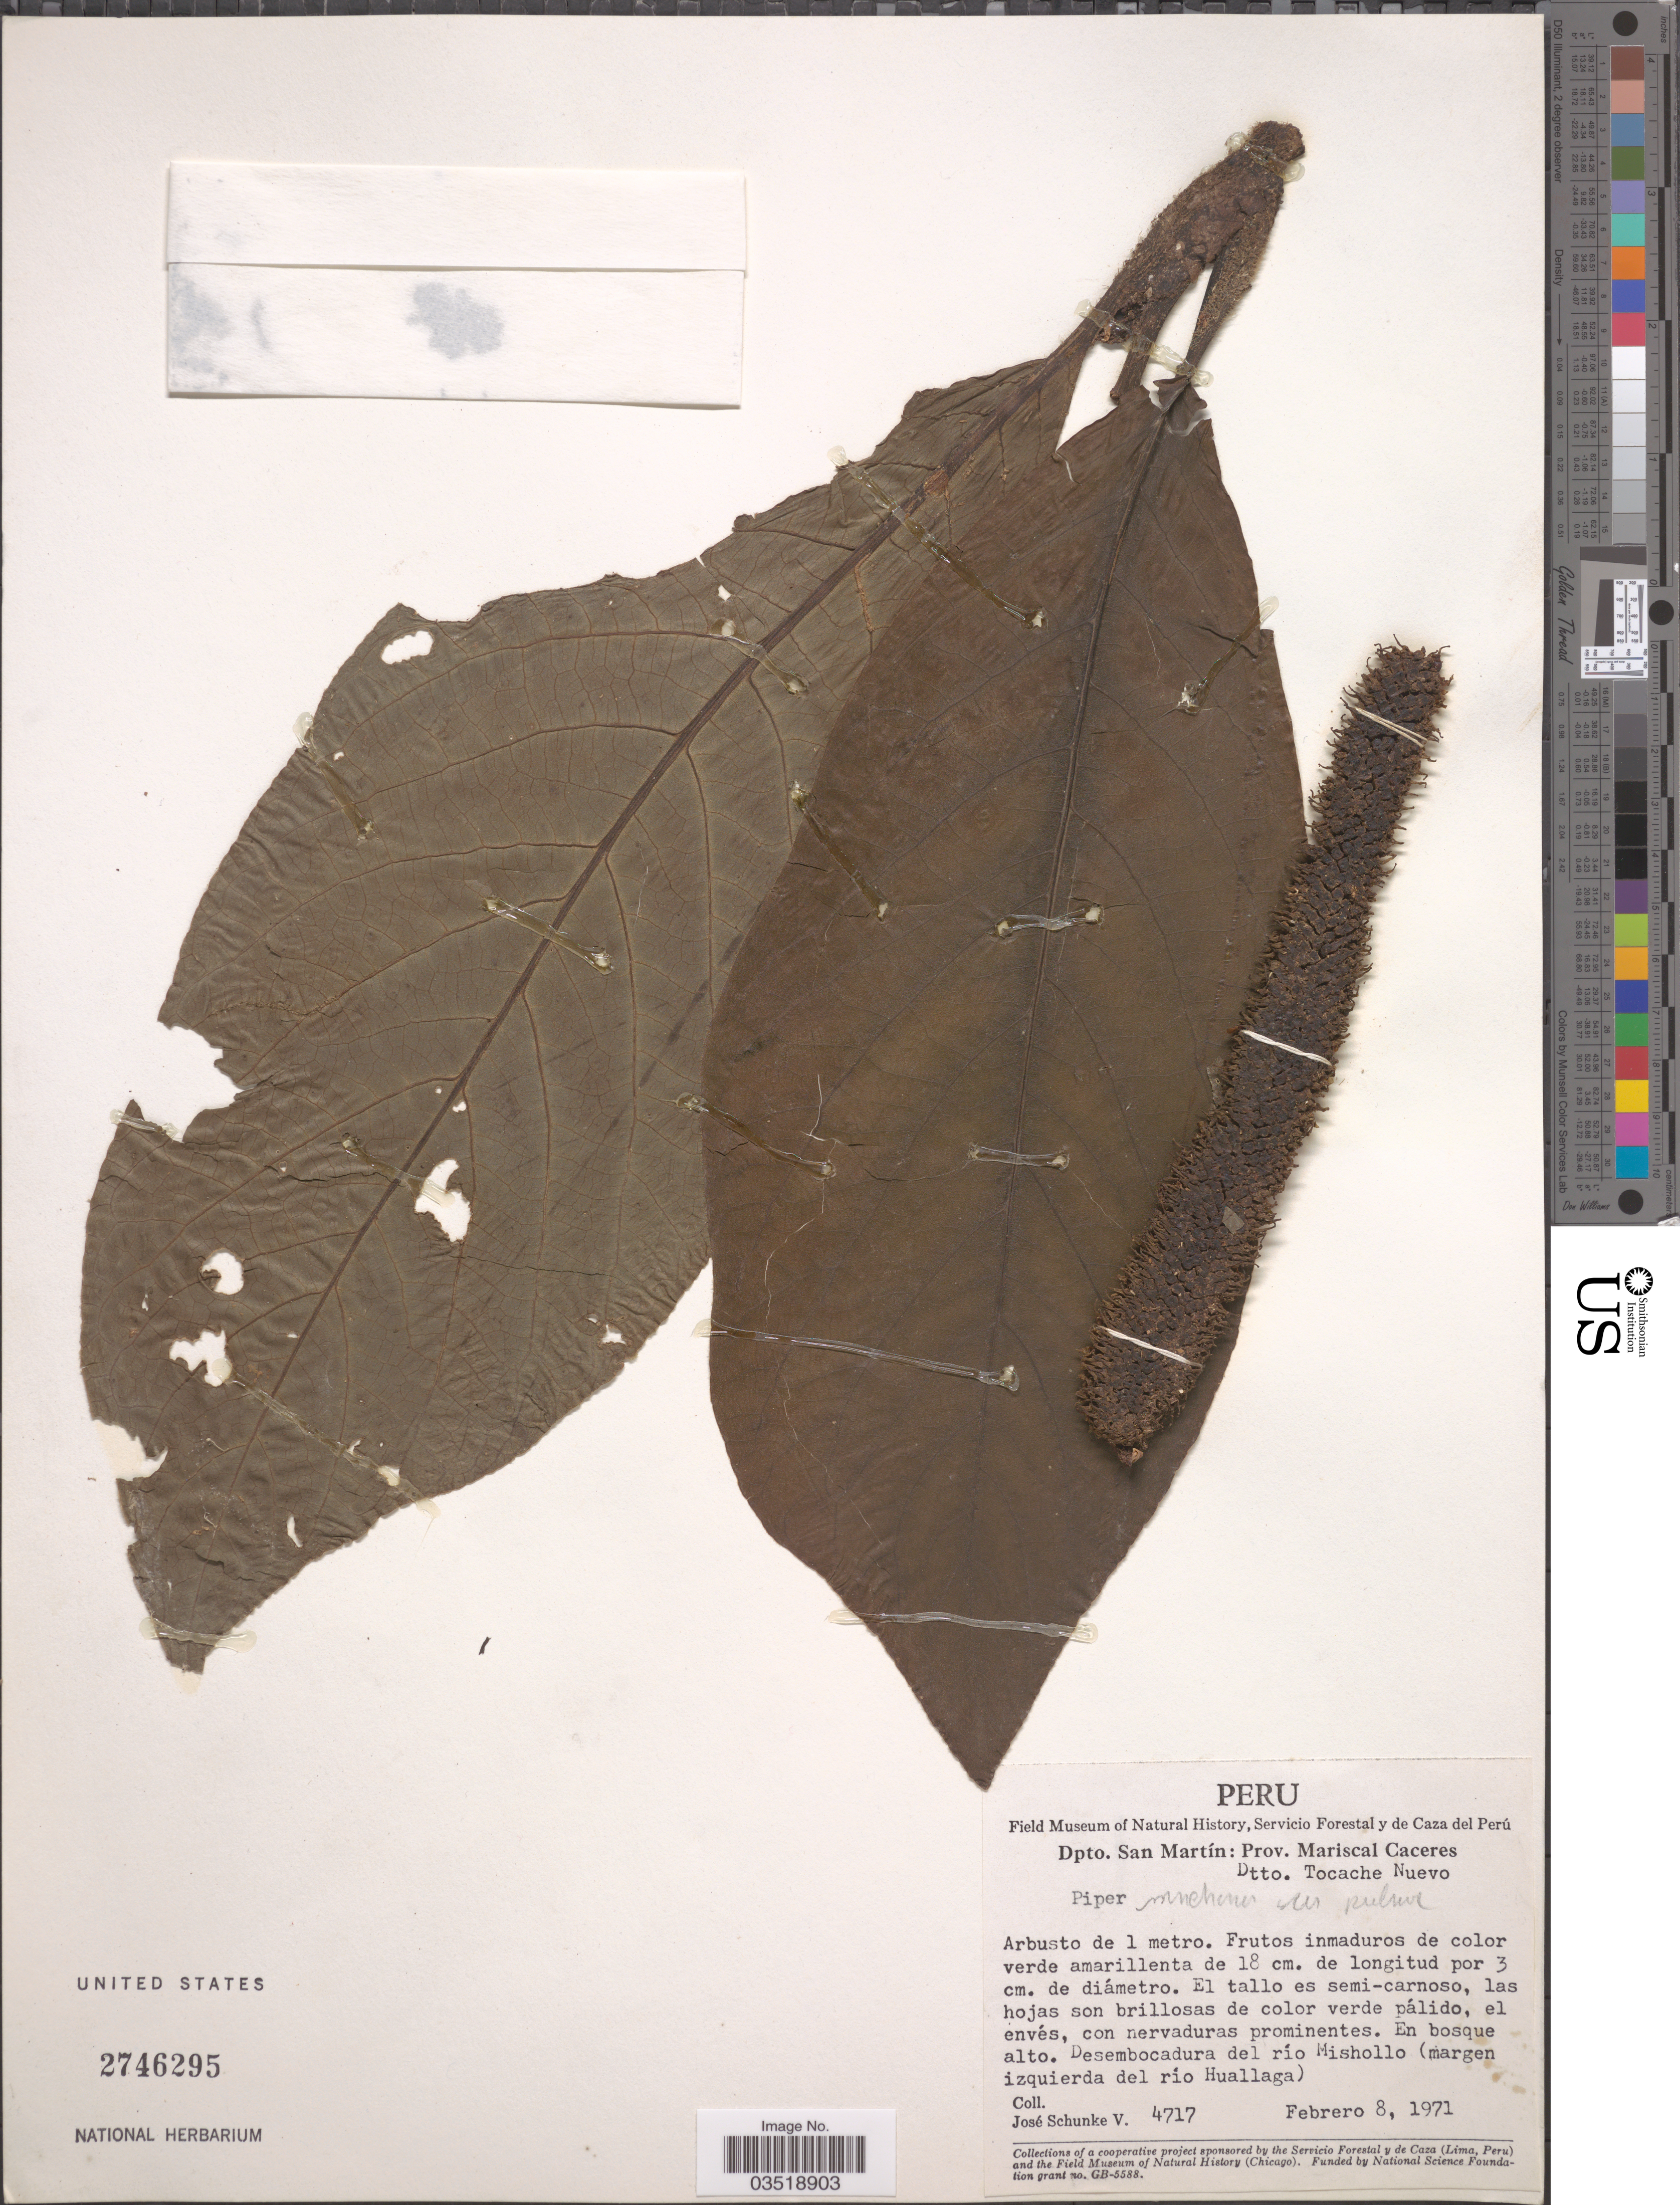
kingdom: Plantae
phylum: Tracheophyta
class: Magnoliopsida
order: Piperales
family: Piperaceae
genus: Piper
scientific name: Piper sp.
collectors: J. Schunke Vigo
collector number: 4717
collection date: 1971-02-08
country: Peru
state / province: San Martín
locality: Dpto. San Martín: Prov. Mariscal Caceres. Dtto. Tocache Nuevo. Desembocadura del río Mishollo (margen izquierda del río Huallaga).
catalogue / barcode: US 2746295